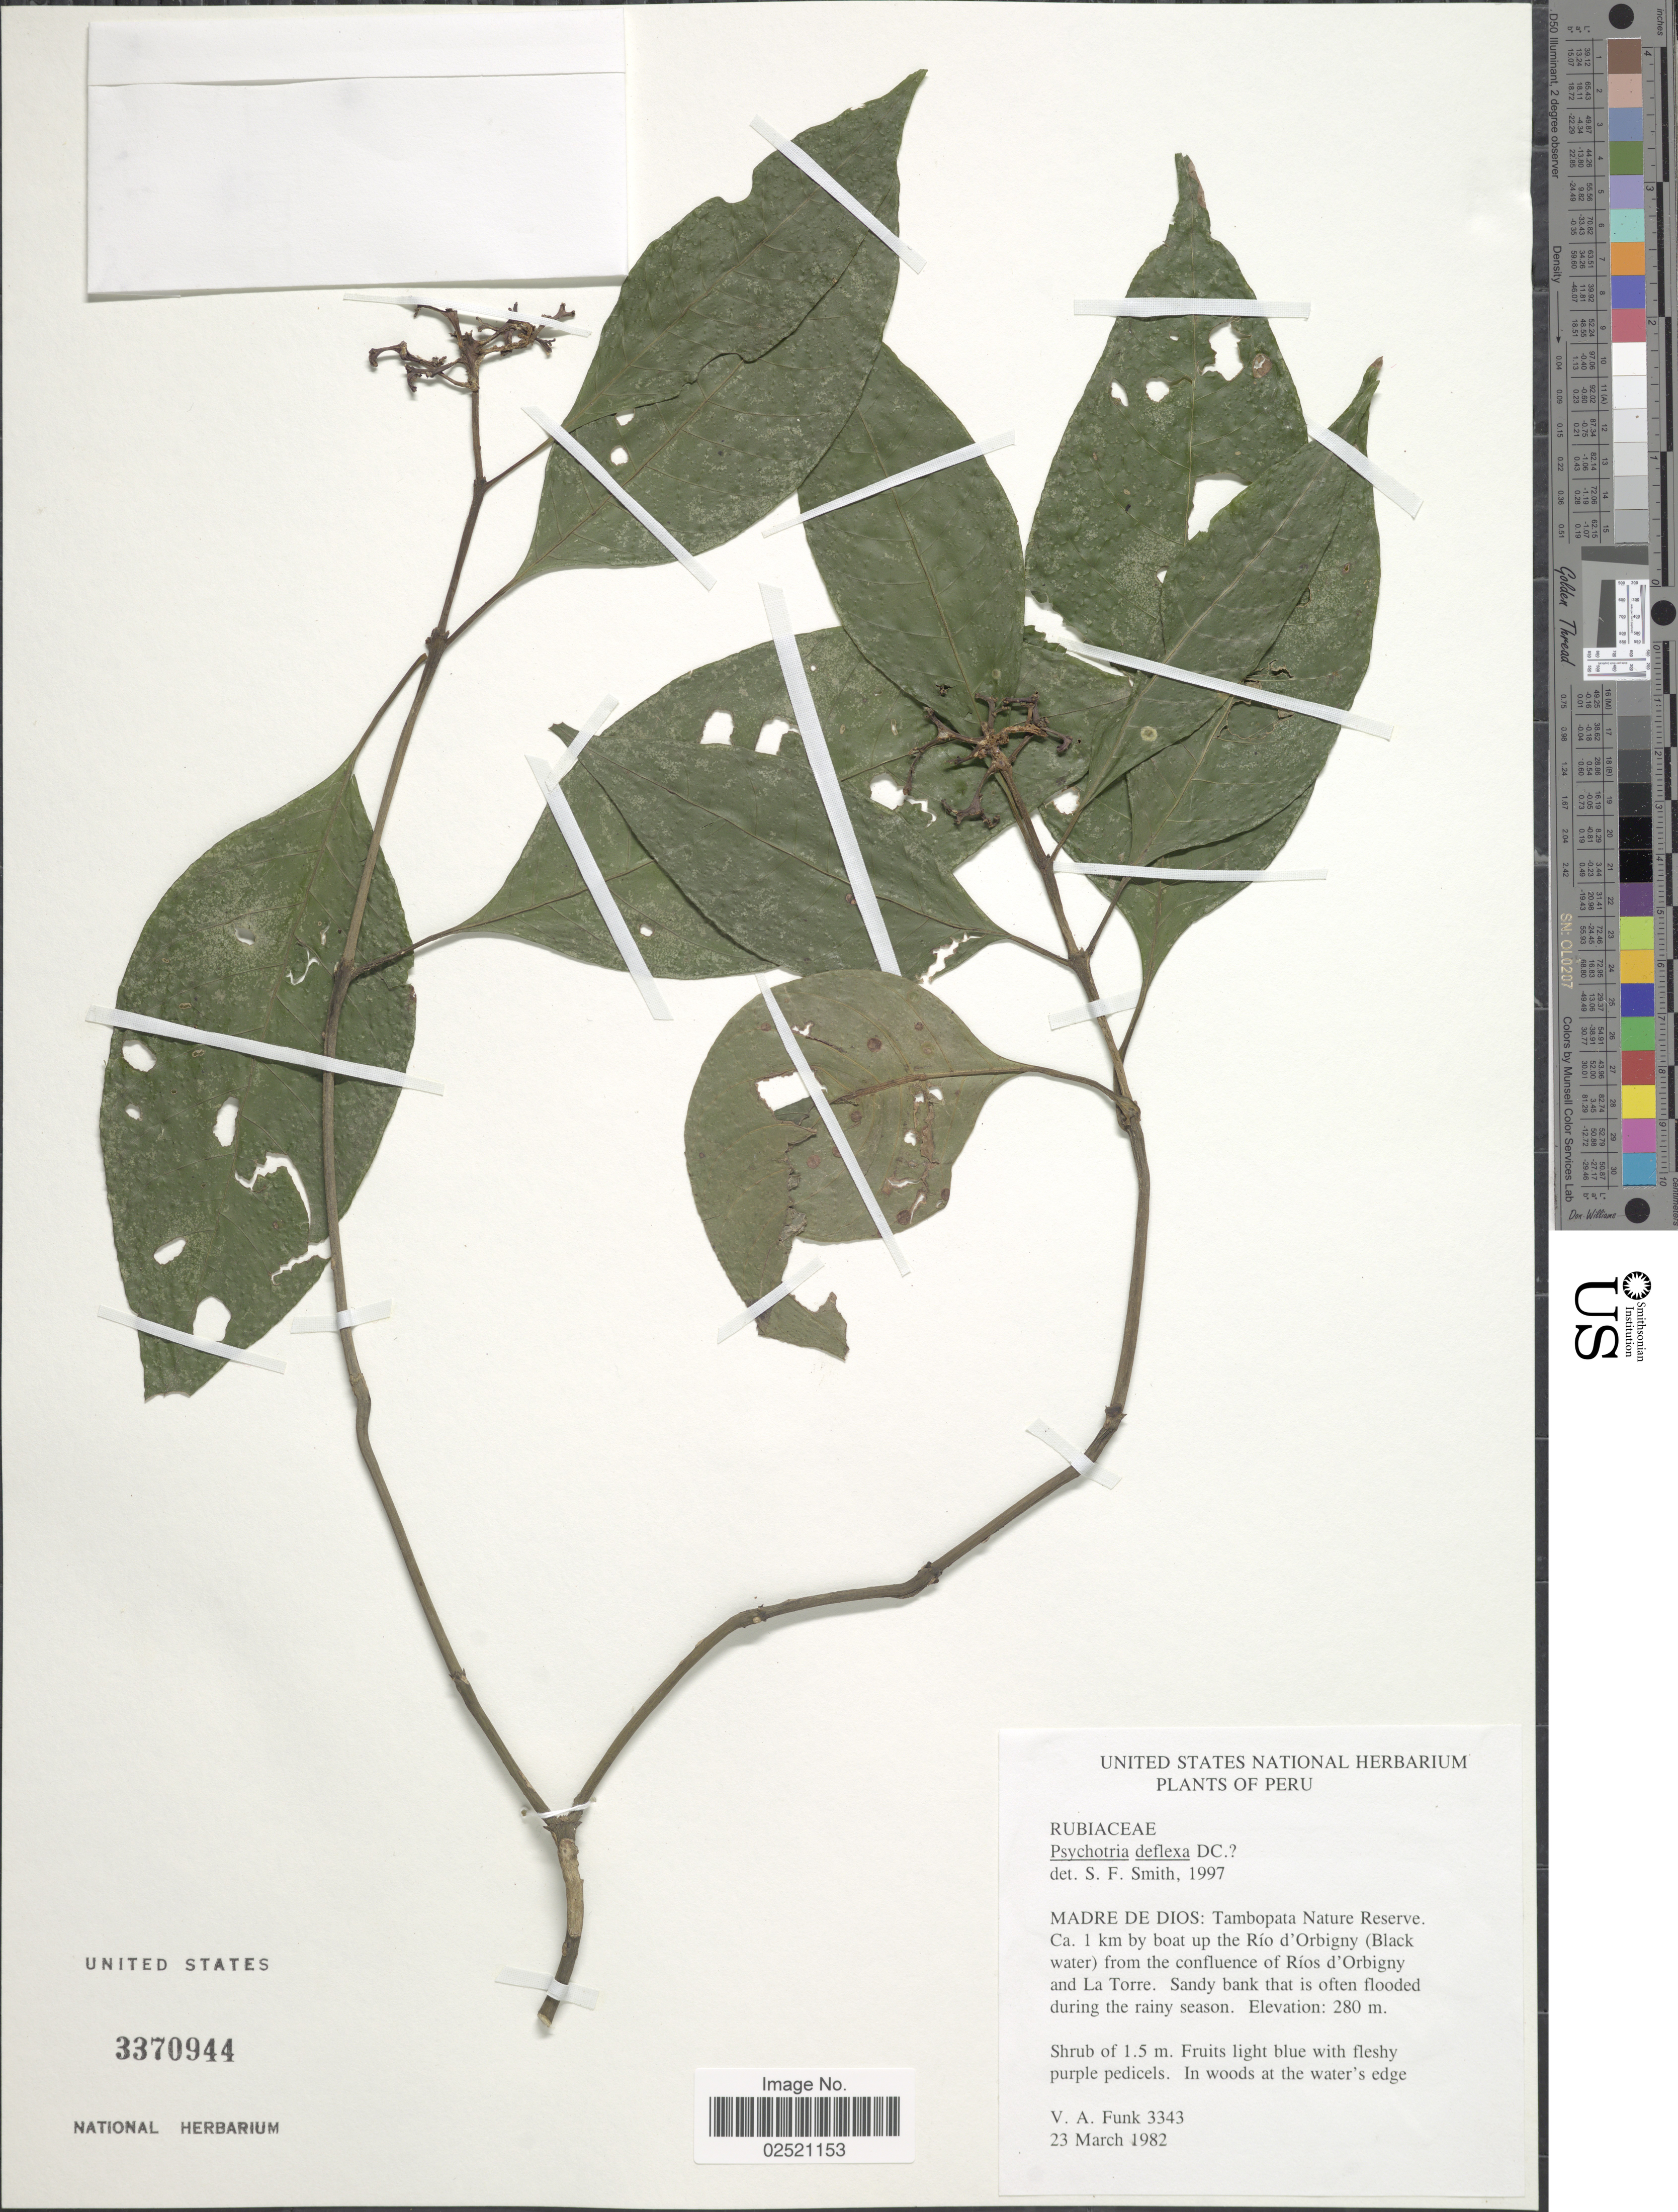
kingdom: Plantae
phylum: Tracheophyta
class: Magnoliopsida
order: Gentianales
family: Rubiaceae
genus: Psychotria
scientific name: Psychotria deflexa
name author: DC.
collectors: V. Funk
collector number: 3343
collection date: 1982-03-23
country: Peru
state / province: Madre de Dios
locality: Tambopata Nature Reserve, ca. 1 km by boat up the Rio d'Orbigny (Black water) from the confluence of Rios d'Orbigny and La Torre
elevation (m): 280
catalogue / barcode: US 3370944